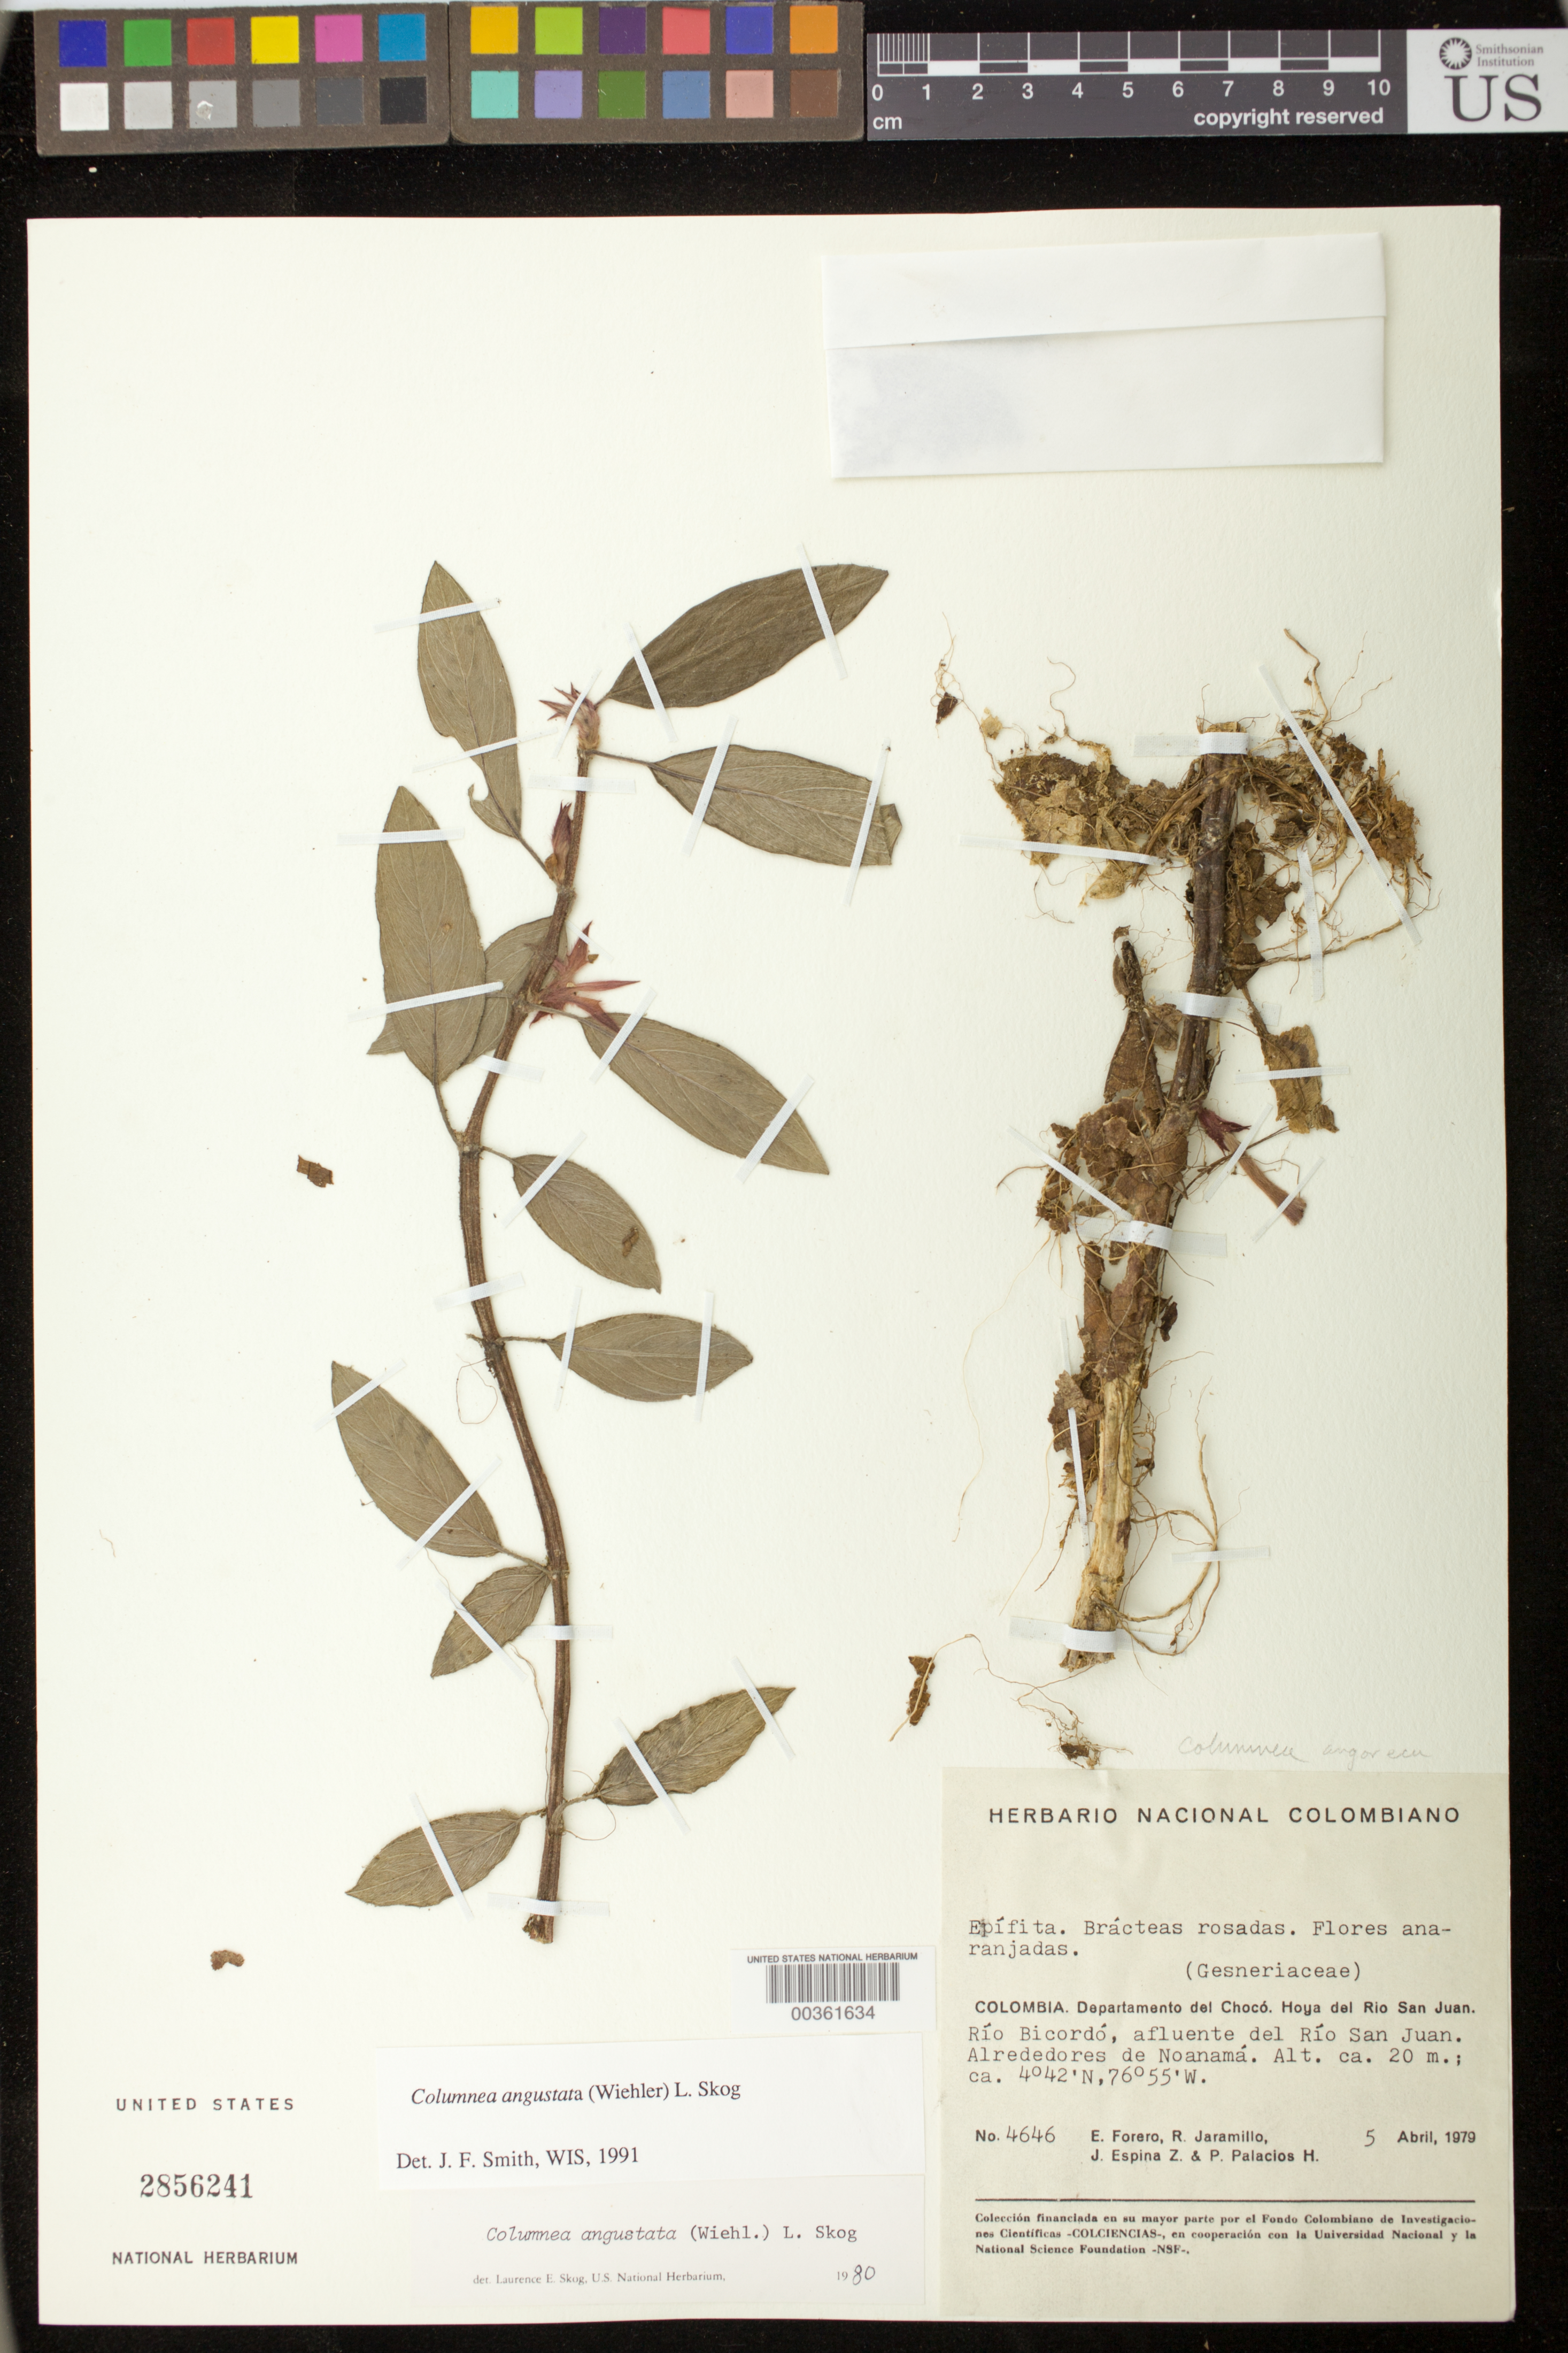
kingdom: Plantae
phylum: Tracheophyta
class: Magnoliopsida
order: Lamiales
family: Gesneriaceae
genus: Columnea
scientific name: Columnea angustata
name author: (Wiehler) L.E. Skog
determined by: Skog, Laurence E.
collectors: E. Forero, R. Jaramillo M., J. Espina Z. & P. Palacios H.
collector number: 4646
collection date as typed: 05 Apr 1979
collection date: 1979-04-05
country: Colombia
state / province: Chocó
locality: Hoya del Rio San Juan, Rio Bicordo, afluente del Rio San Juan, alrededores de Noanama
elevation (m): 20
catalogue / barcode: US 2856241